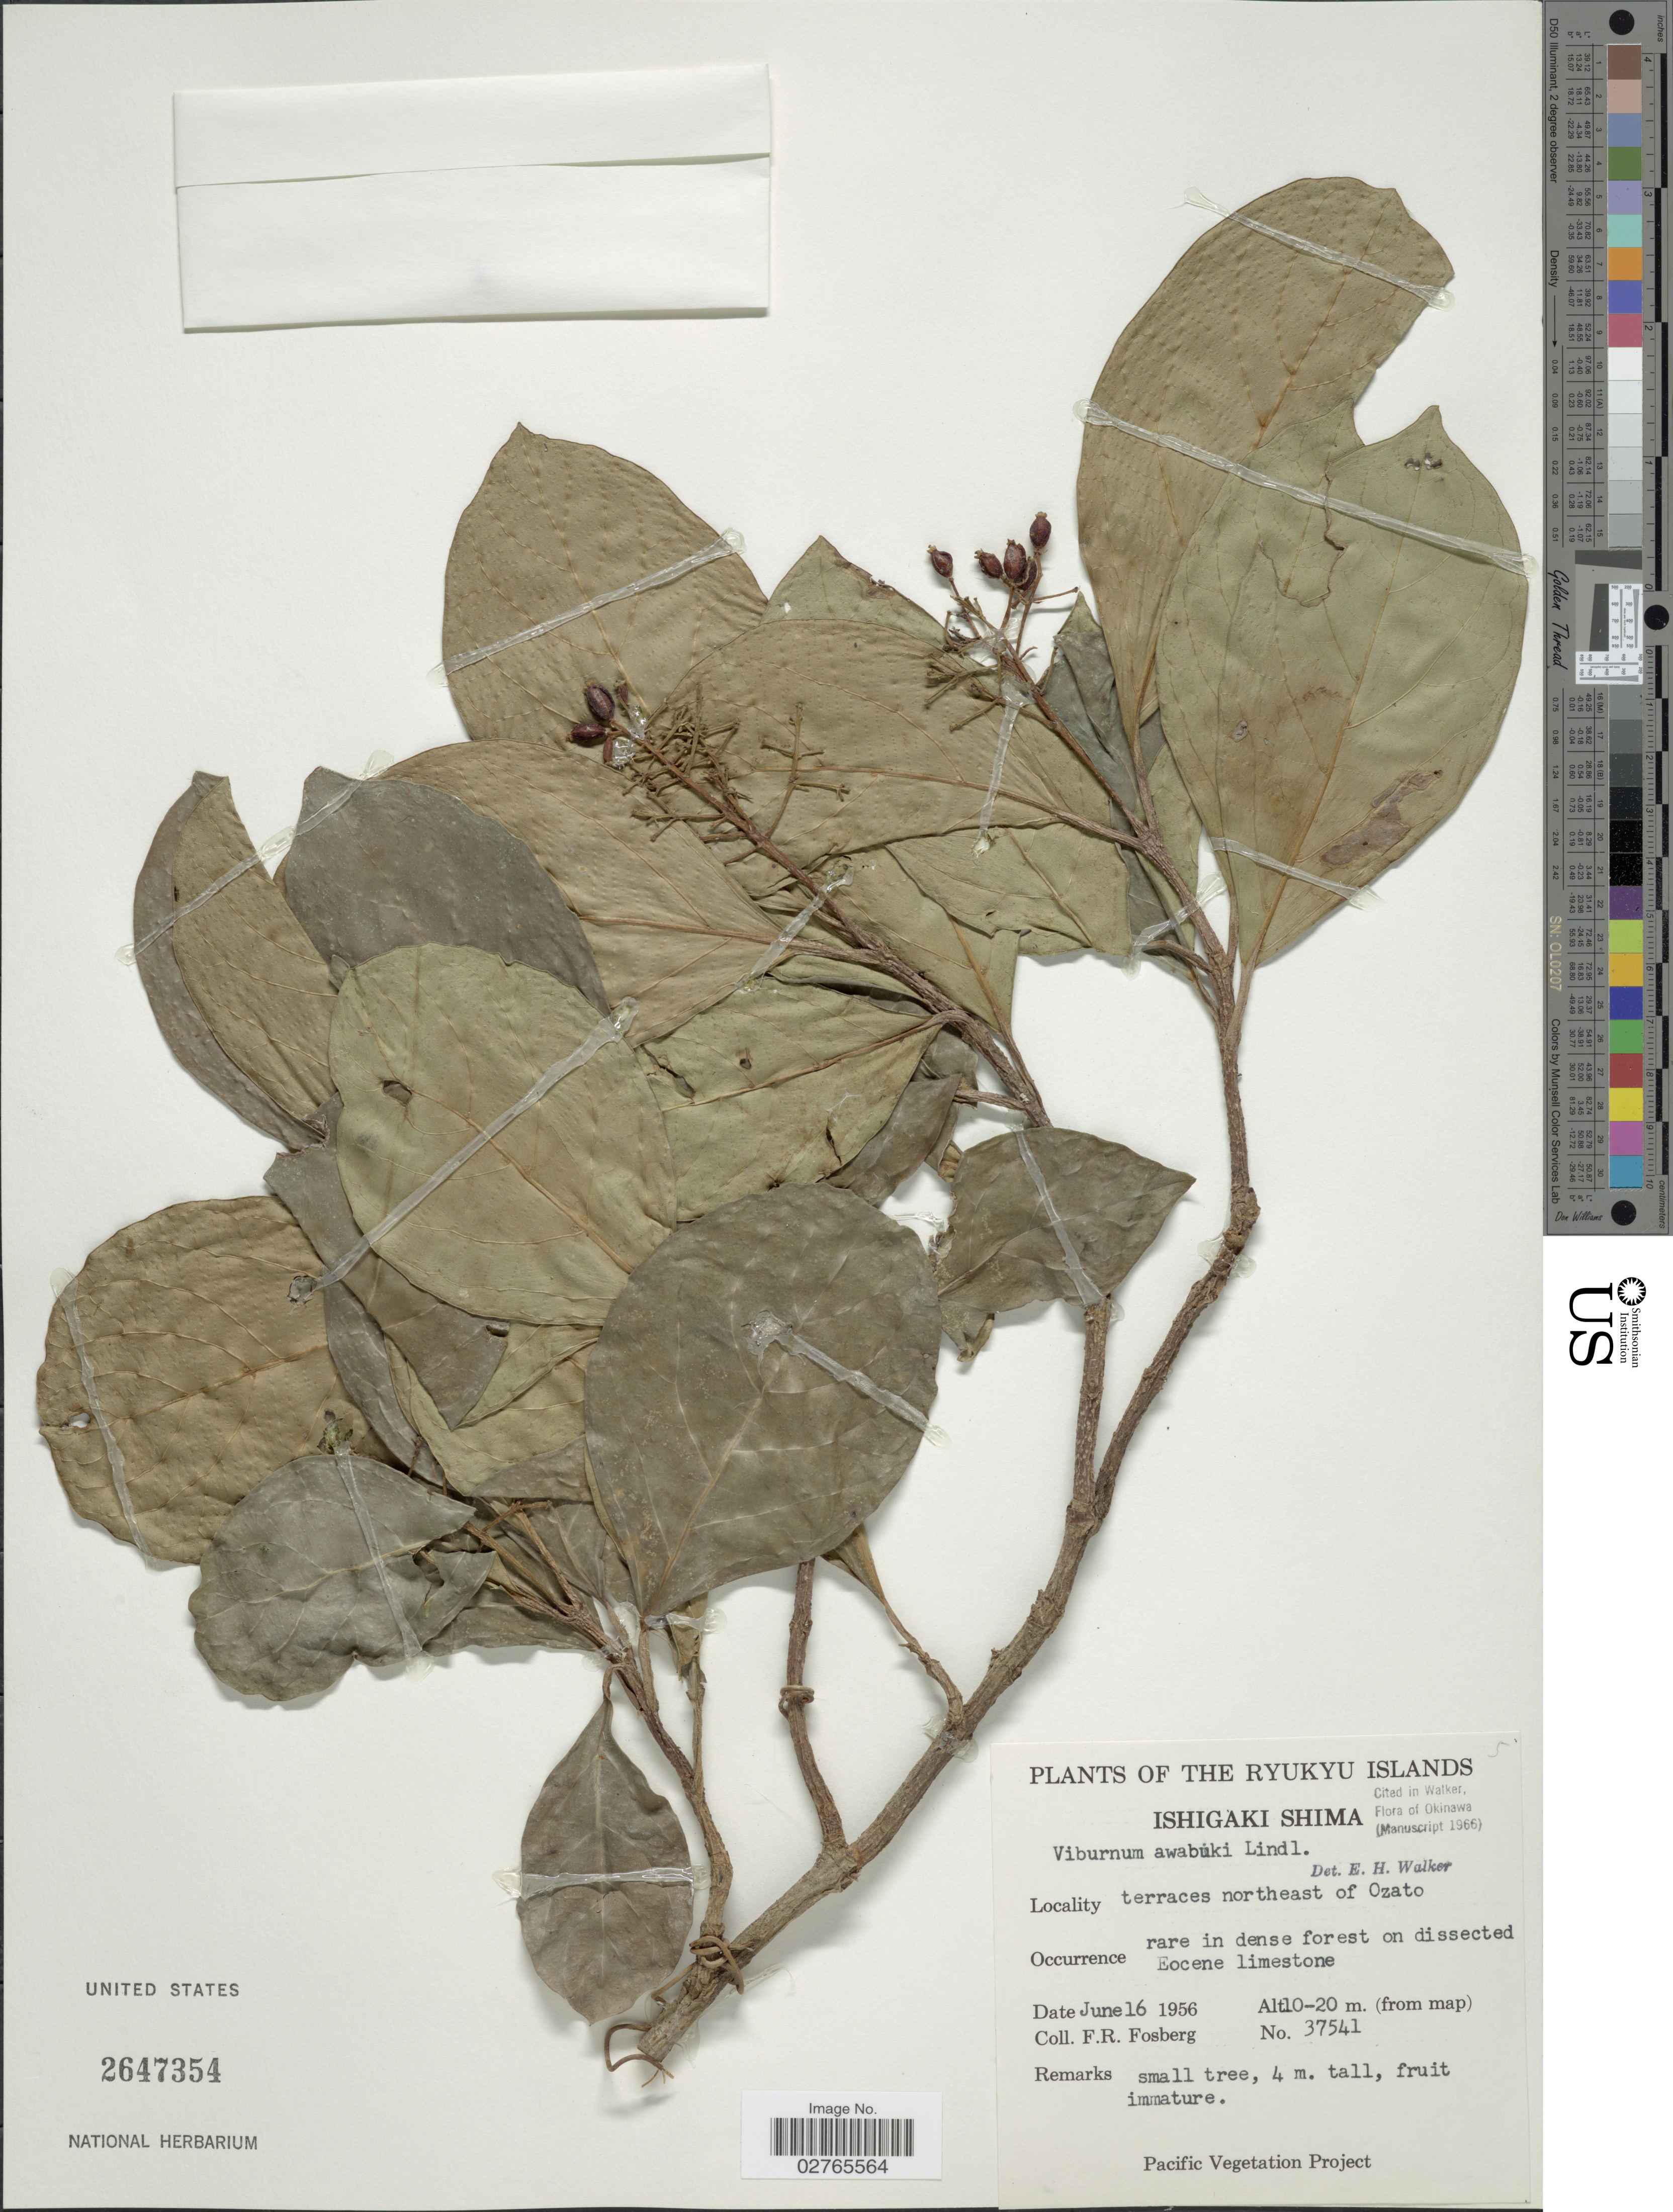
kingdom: Plantae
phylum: Tracheophyta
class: Magnoliopsida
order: Dipsacales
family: Viburnaceae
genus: Viburnum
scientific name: Viburnum awabuki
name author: K. Koch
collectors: F. R. Fosberg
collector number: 37541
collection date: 1956-06-16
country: Japan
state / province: Okinawa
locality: The Ryukyu Islands. Ishigaki Shima. Terraces northeast of Ozato.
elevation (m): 10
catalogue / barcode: US 2647354